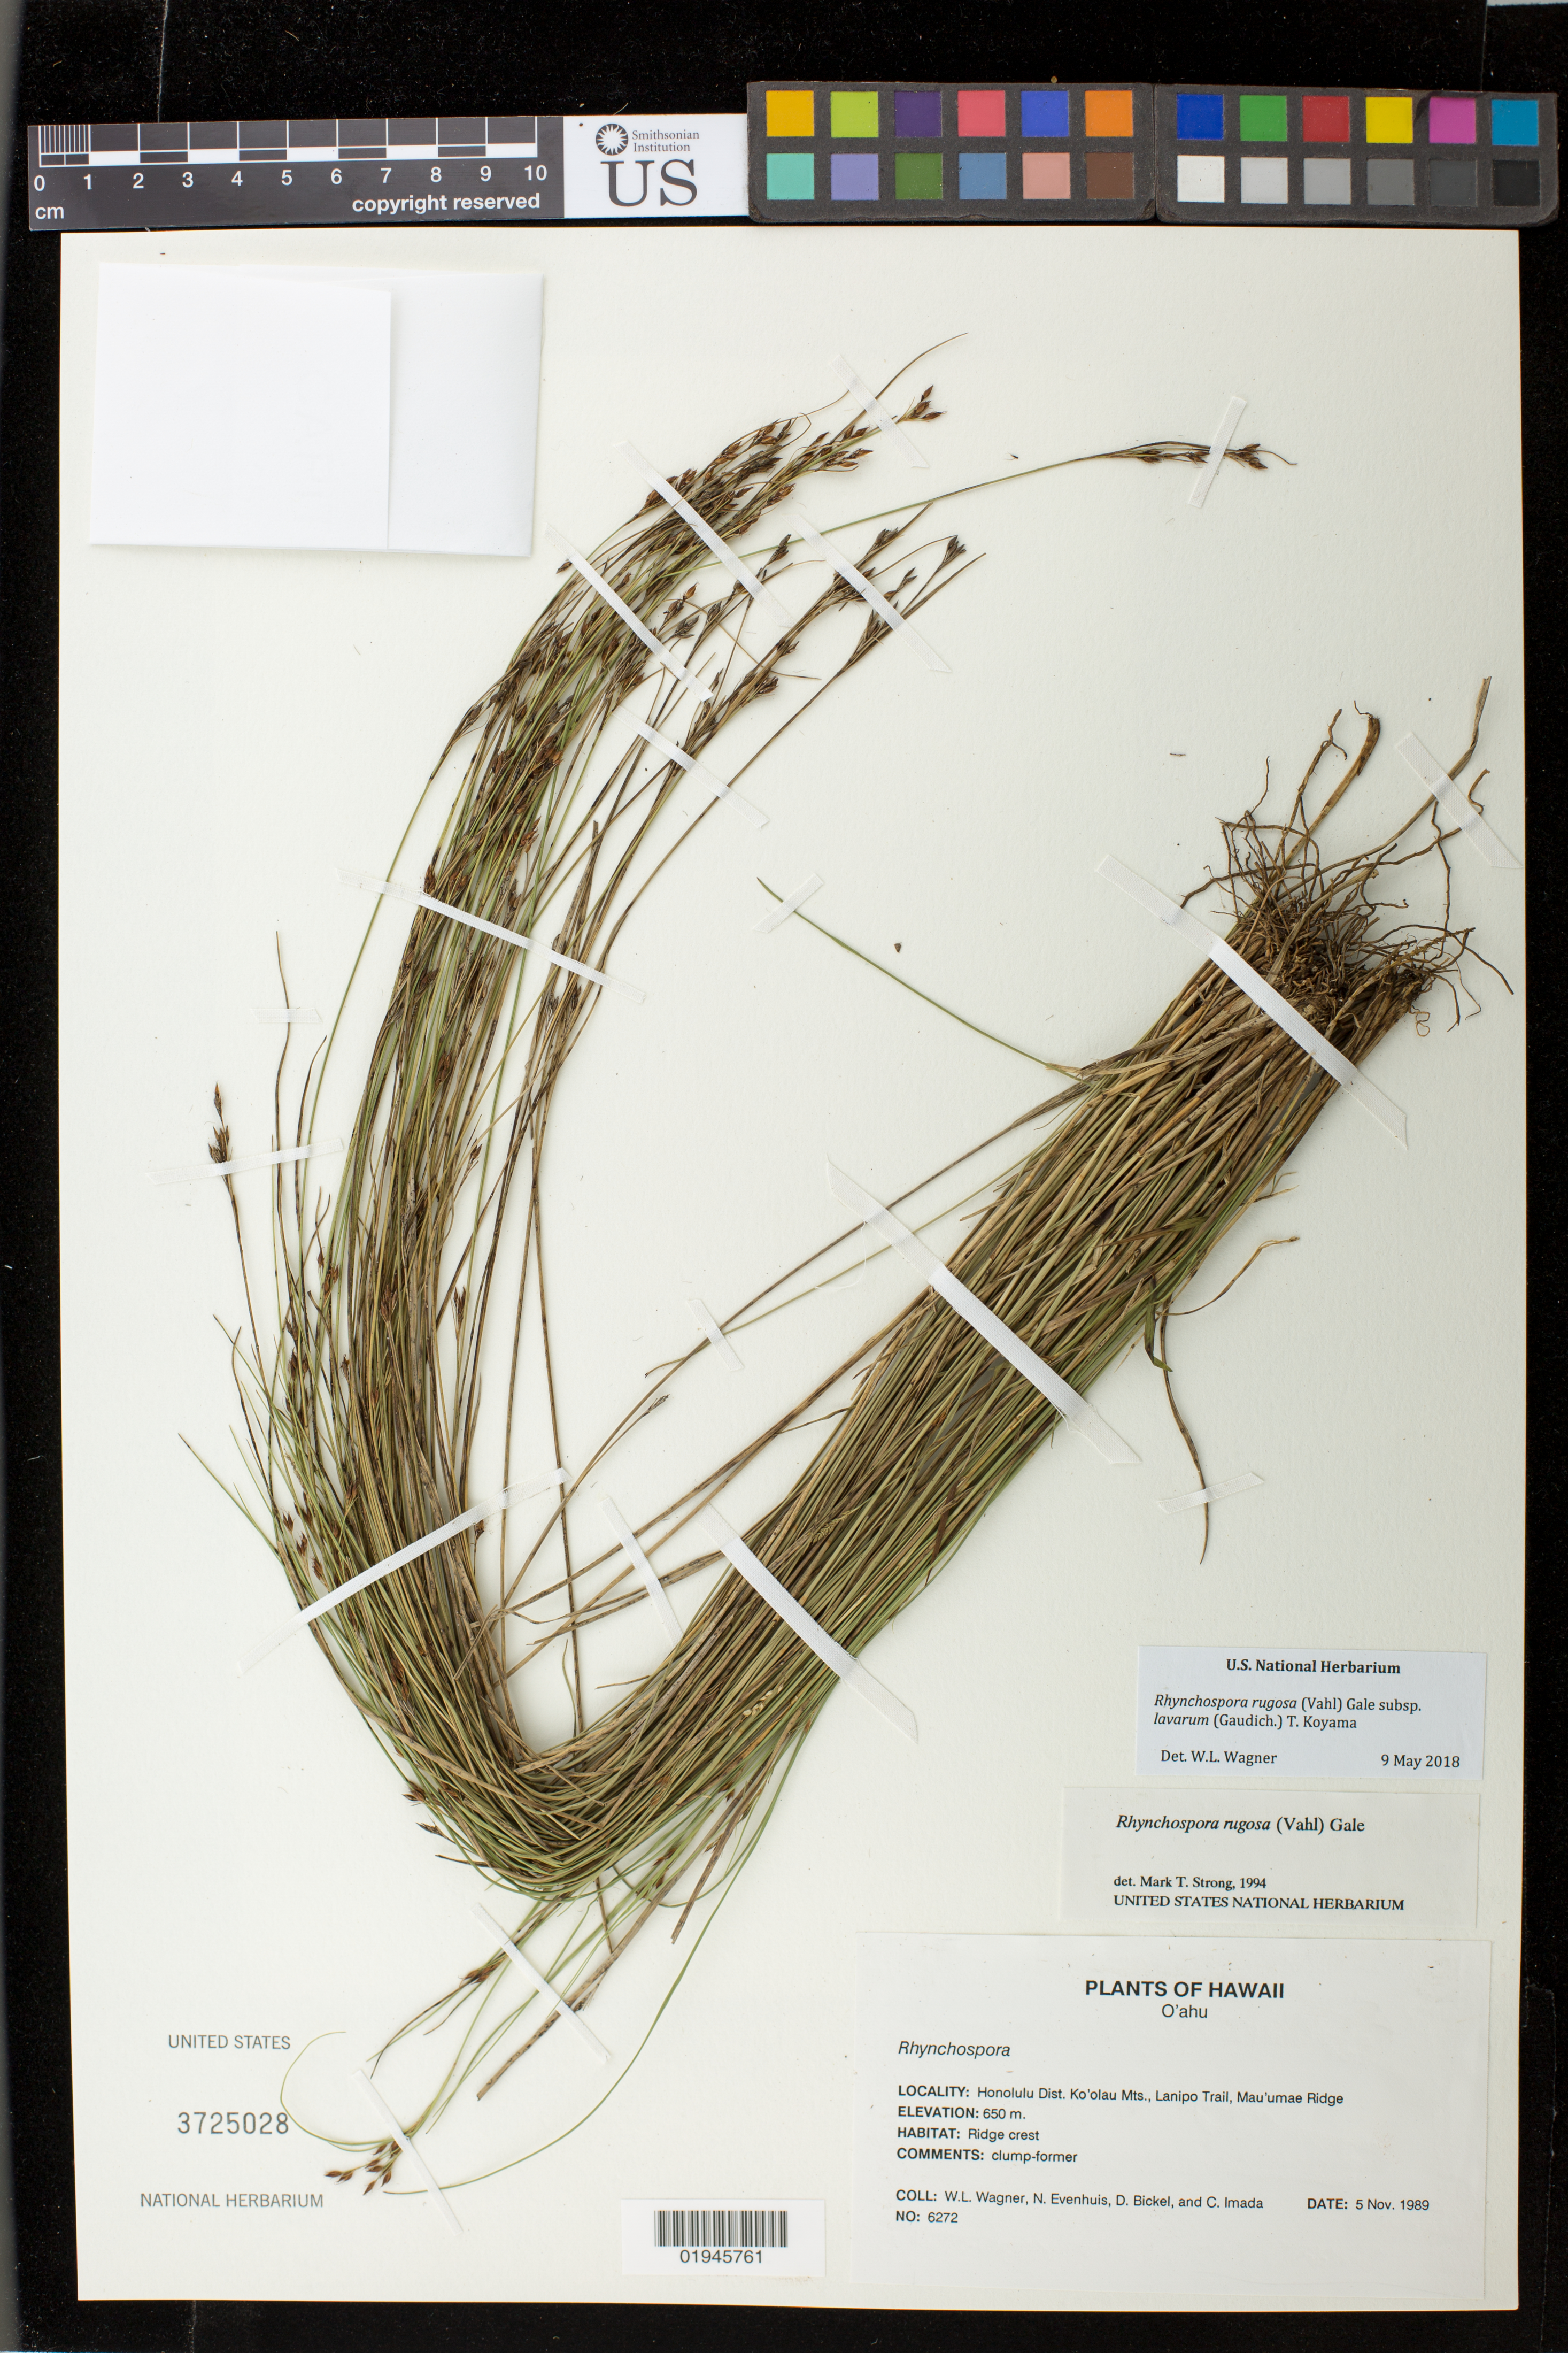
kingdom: Plantae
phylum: Tracheophyta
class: Liliopsida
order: Poales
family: Cyperaceae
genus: Rhynchospora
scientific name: Rhynchospora rugosa subsp. lavarum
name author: (Gaudich.) T. Koyama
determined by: Wagner, W. L., (BOT), Smithsonian Institution - National Museum of Natural History (UNITED STATES)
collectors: W. L. Wagner, N. Evenhuis, D. Bickel & C. Imada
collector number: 6272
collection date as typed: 5 Nov 1989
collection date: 1989-11-05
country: United States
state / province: Hawaii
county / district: Honolulu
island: Oahu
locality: Honolulu District, Koolau Mountains, Lanipo Trail, Mau'umae Ridge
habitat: Ridge crest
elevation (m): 650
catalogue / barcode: US 3725028